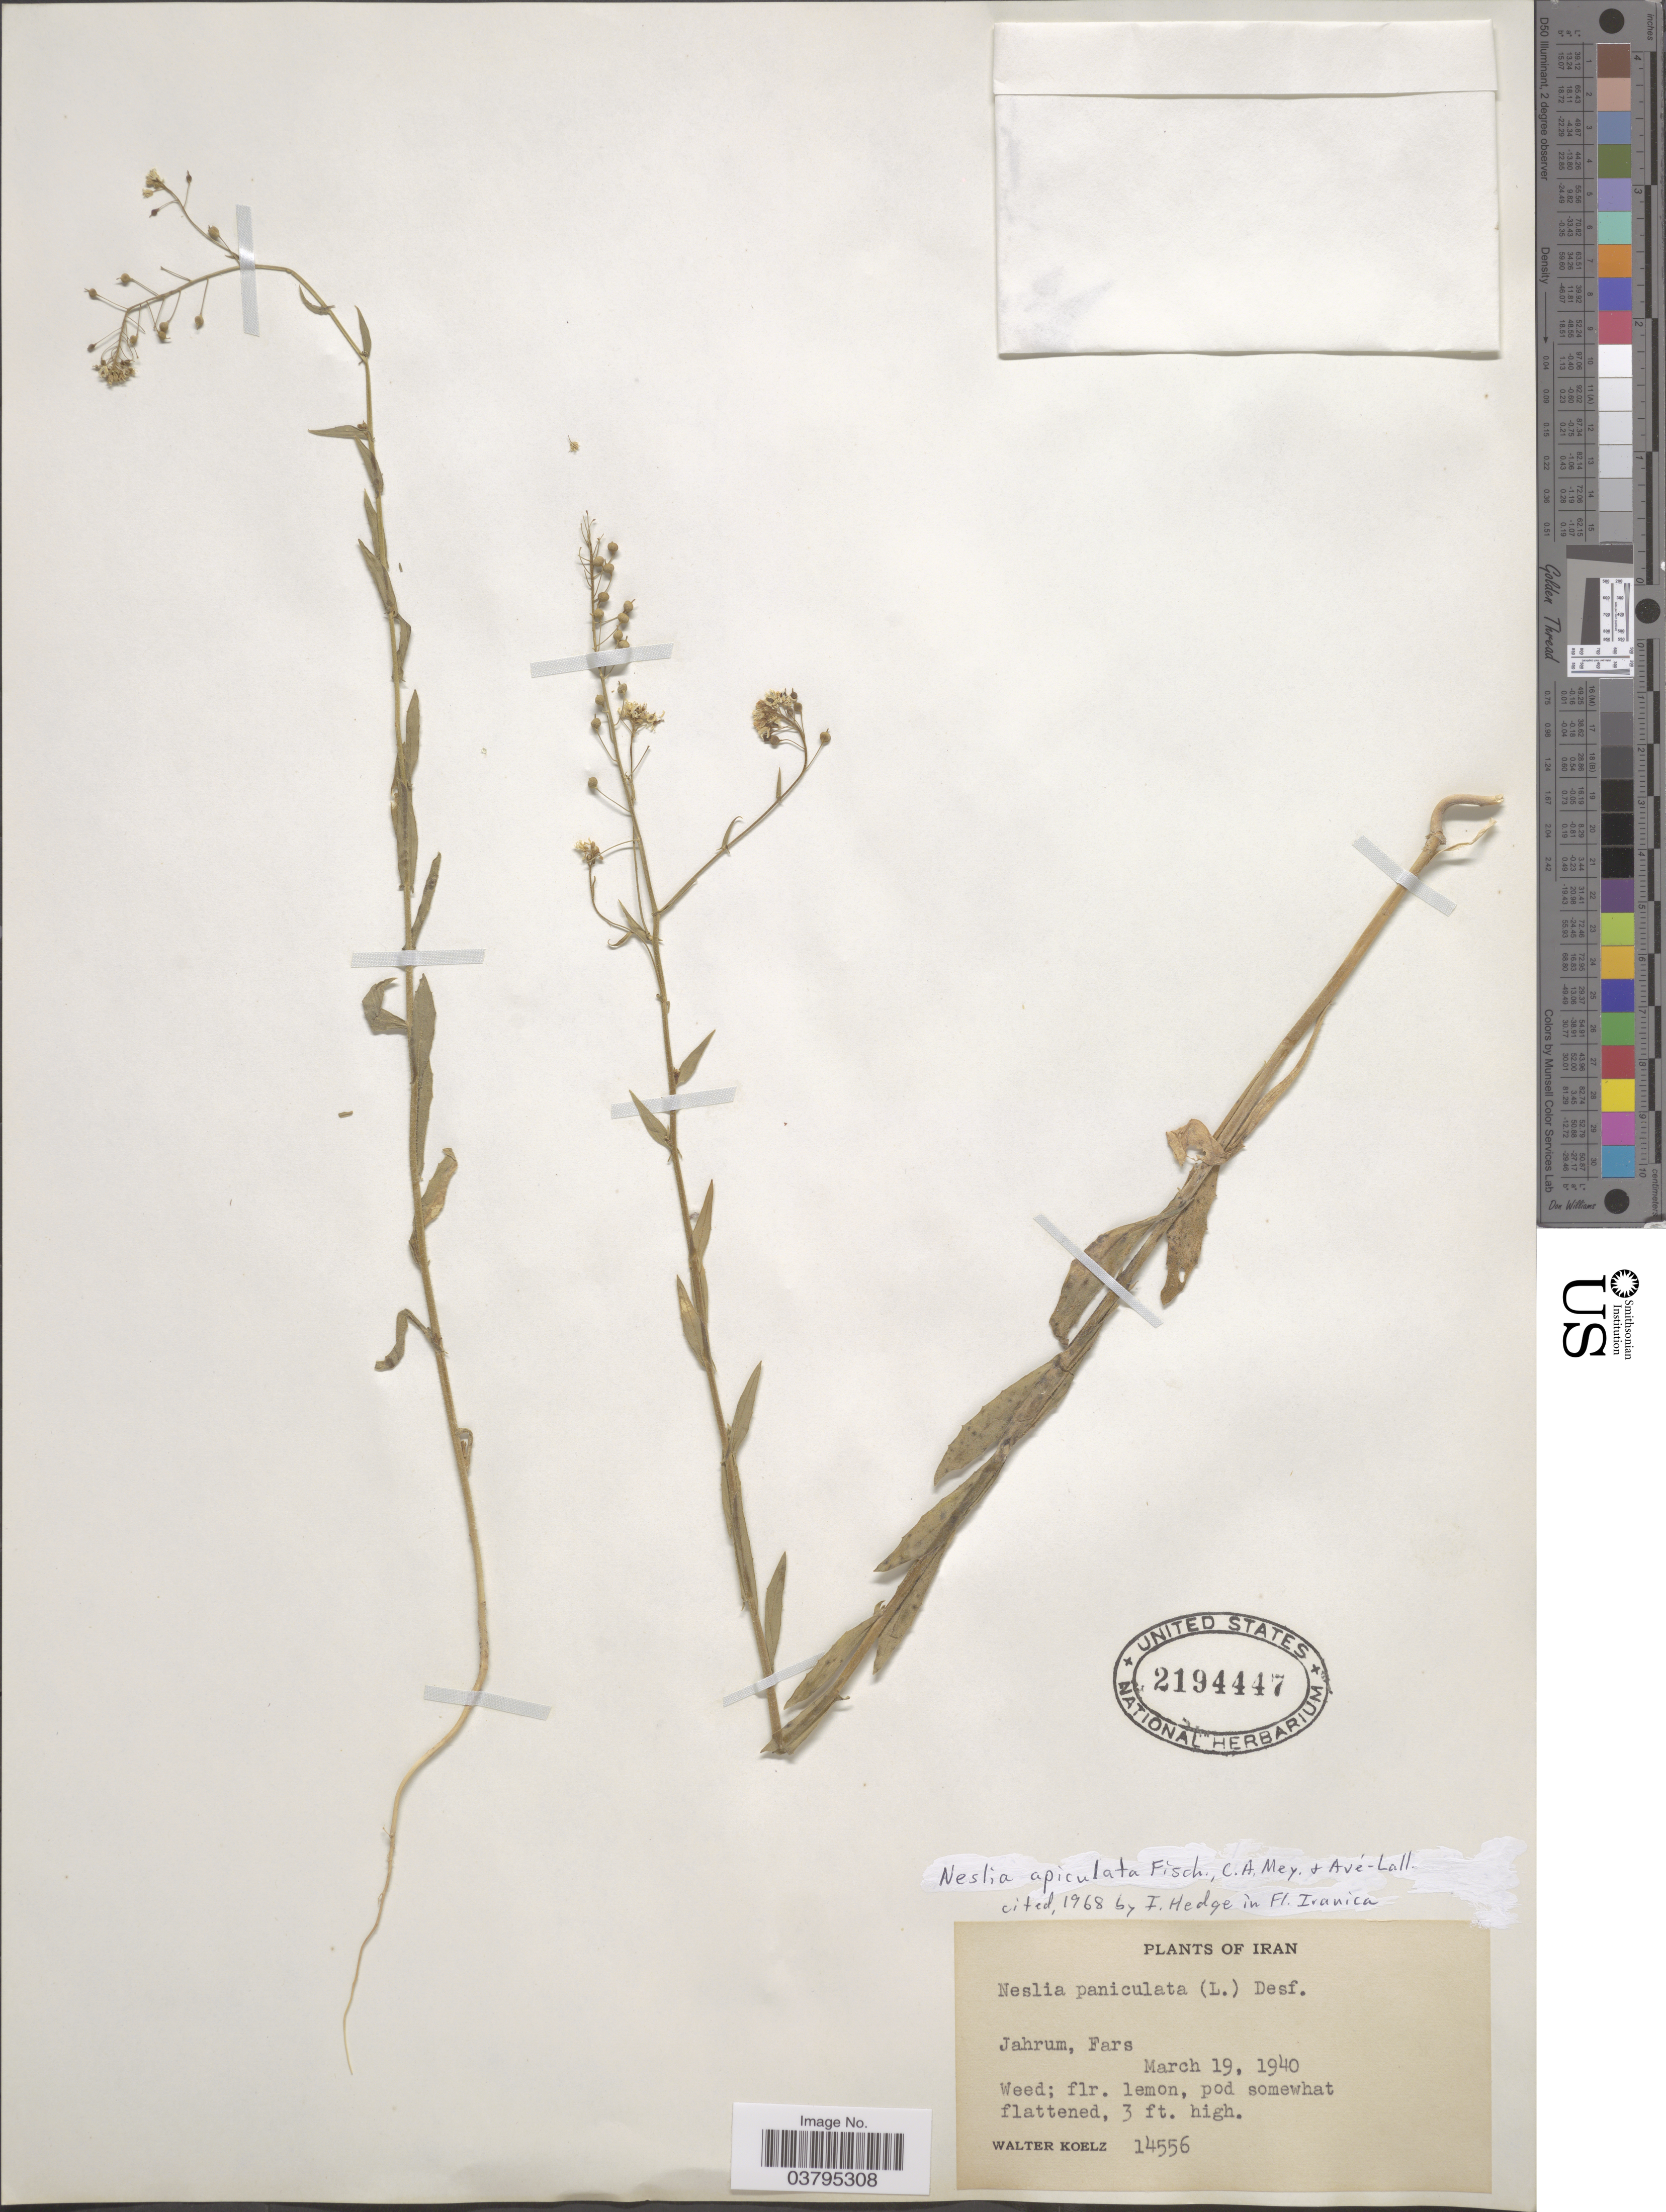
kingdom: Plantae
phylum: Tracheophyta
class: Magnoliopsida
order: Brassicales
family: Brassicaceae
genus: Neslia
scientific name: Neslia apiculata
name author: Fisch. et al.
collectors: W. N. Koelz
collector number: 14556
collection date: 1940-03-19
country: Iran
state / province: Fars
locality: Jahrum, Fars.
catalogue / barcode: US 2194447